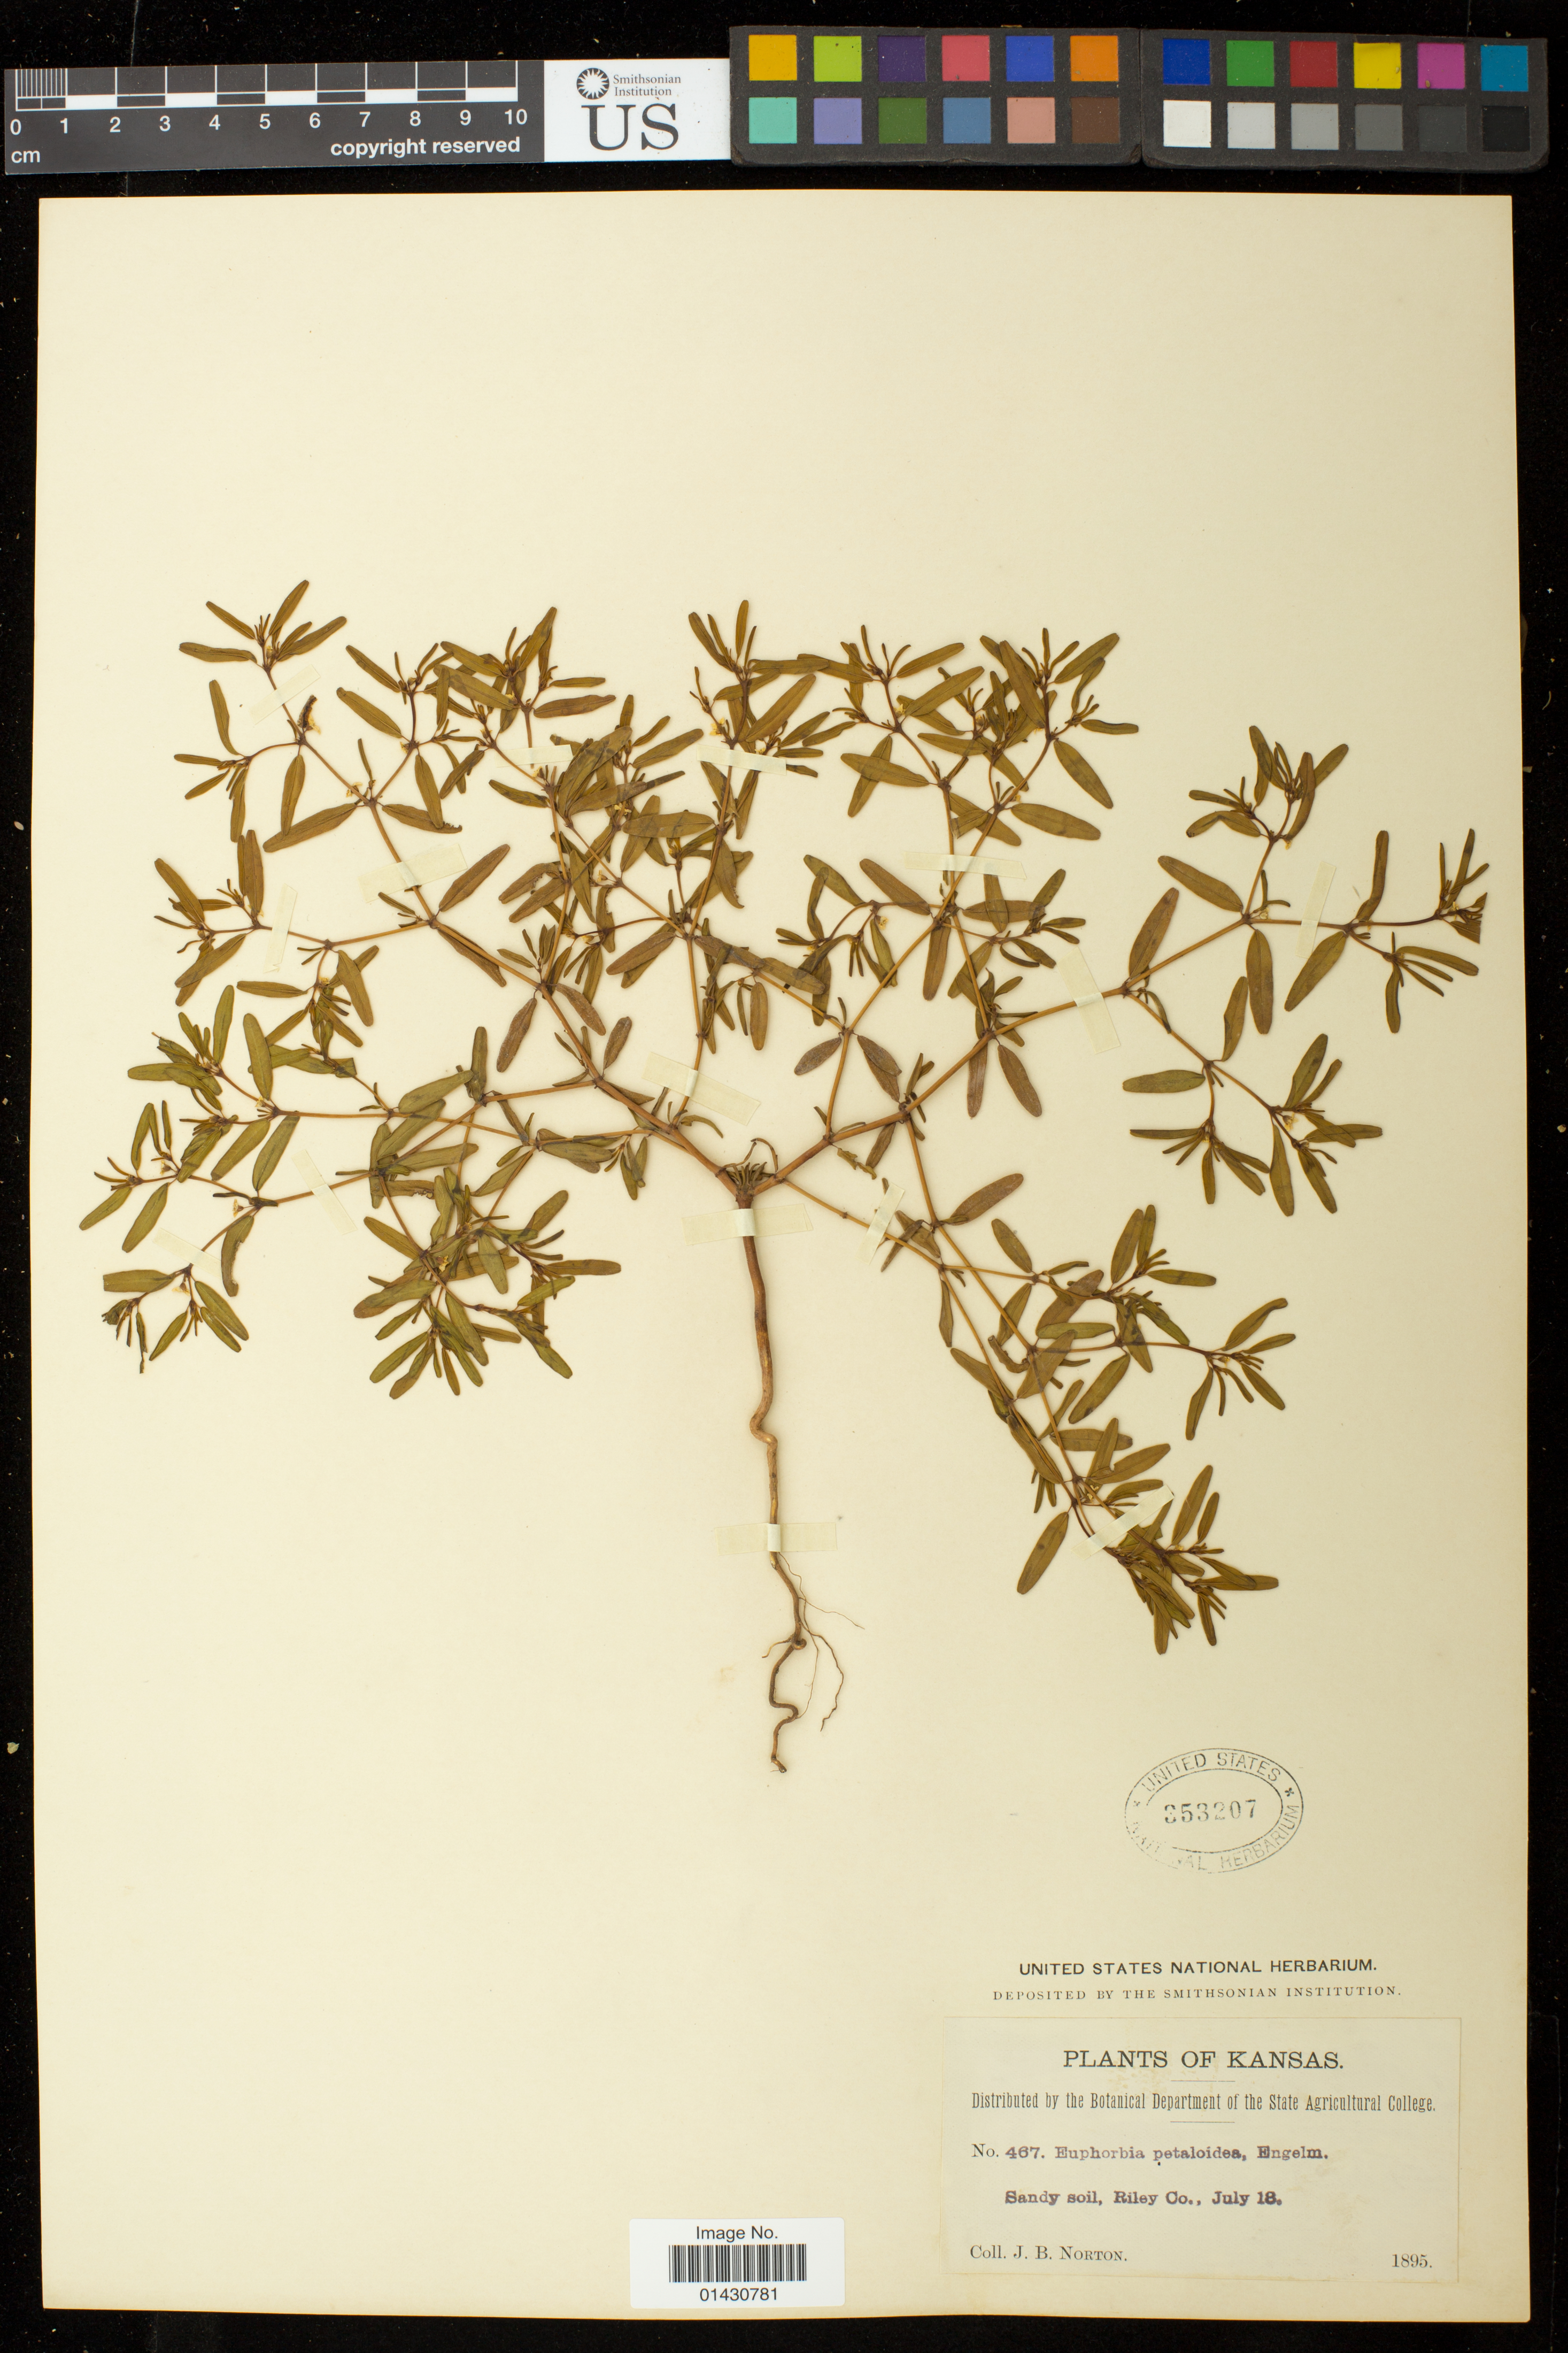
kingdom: Plantae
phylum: Tracheophyta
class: Magnoliopsida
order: Malpighiales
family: Euphorbiaceae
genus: Euphorbia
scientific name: Euphorbia missurica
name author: Raf.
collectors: J. B. Norton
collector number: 467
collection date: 1895-07-18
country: United States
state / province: Kansas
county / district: Riley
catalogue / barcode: US 353207